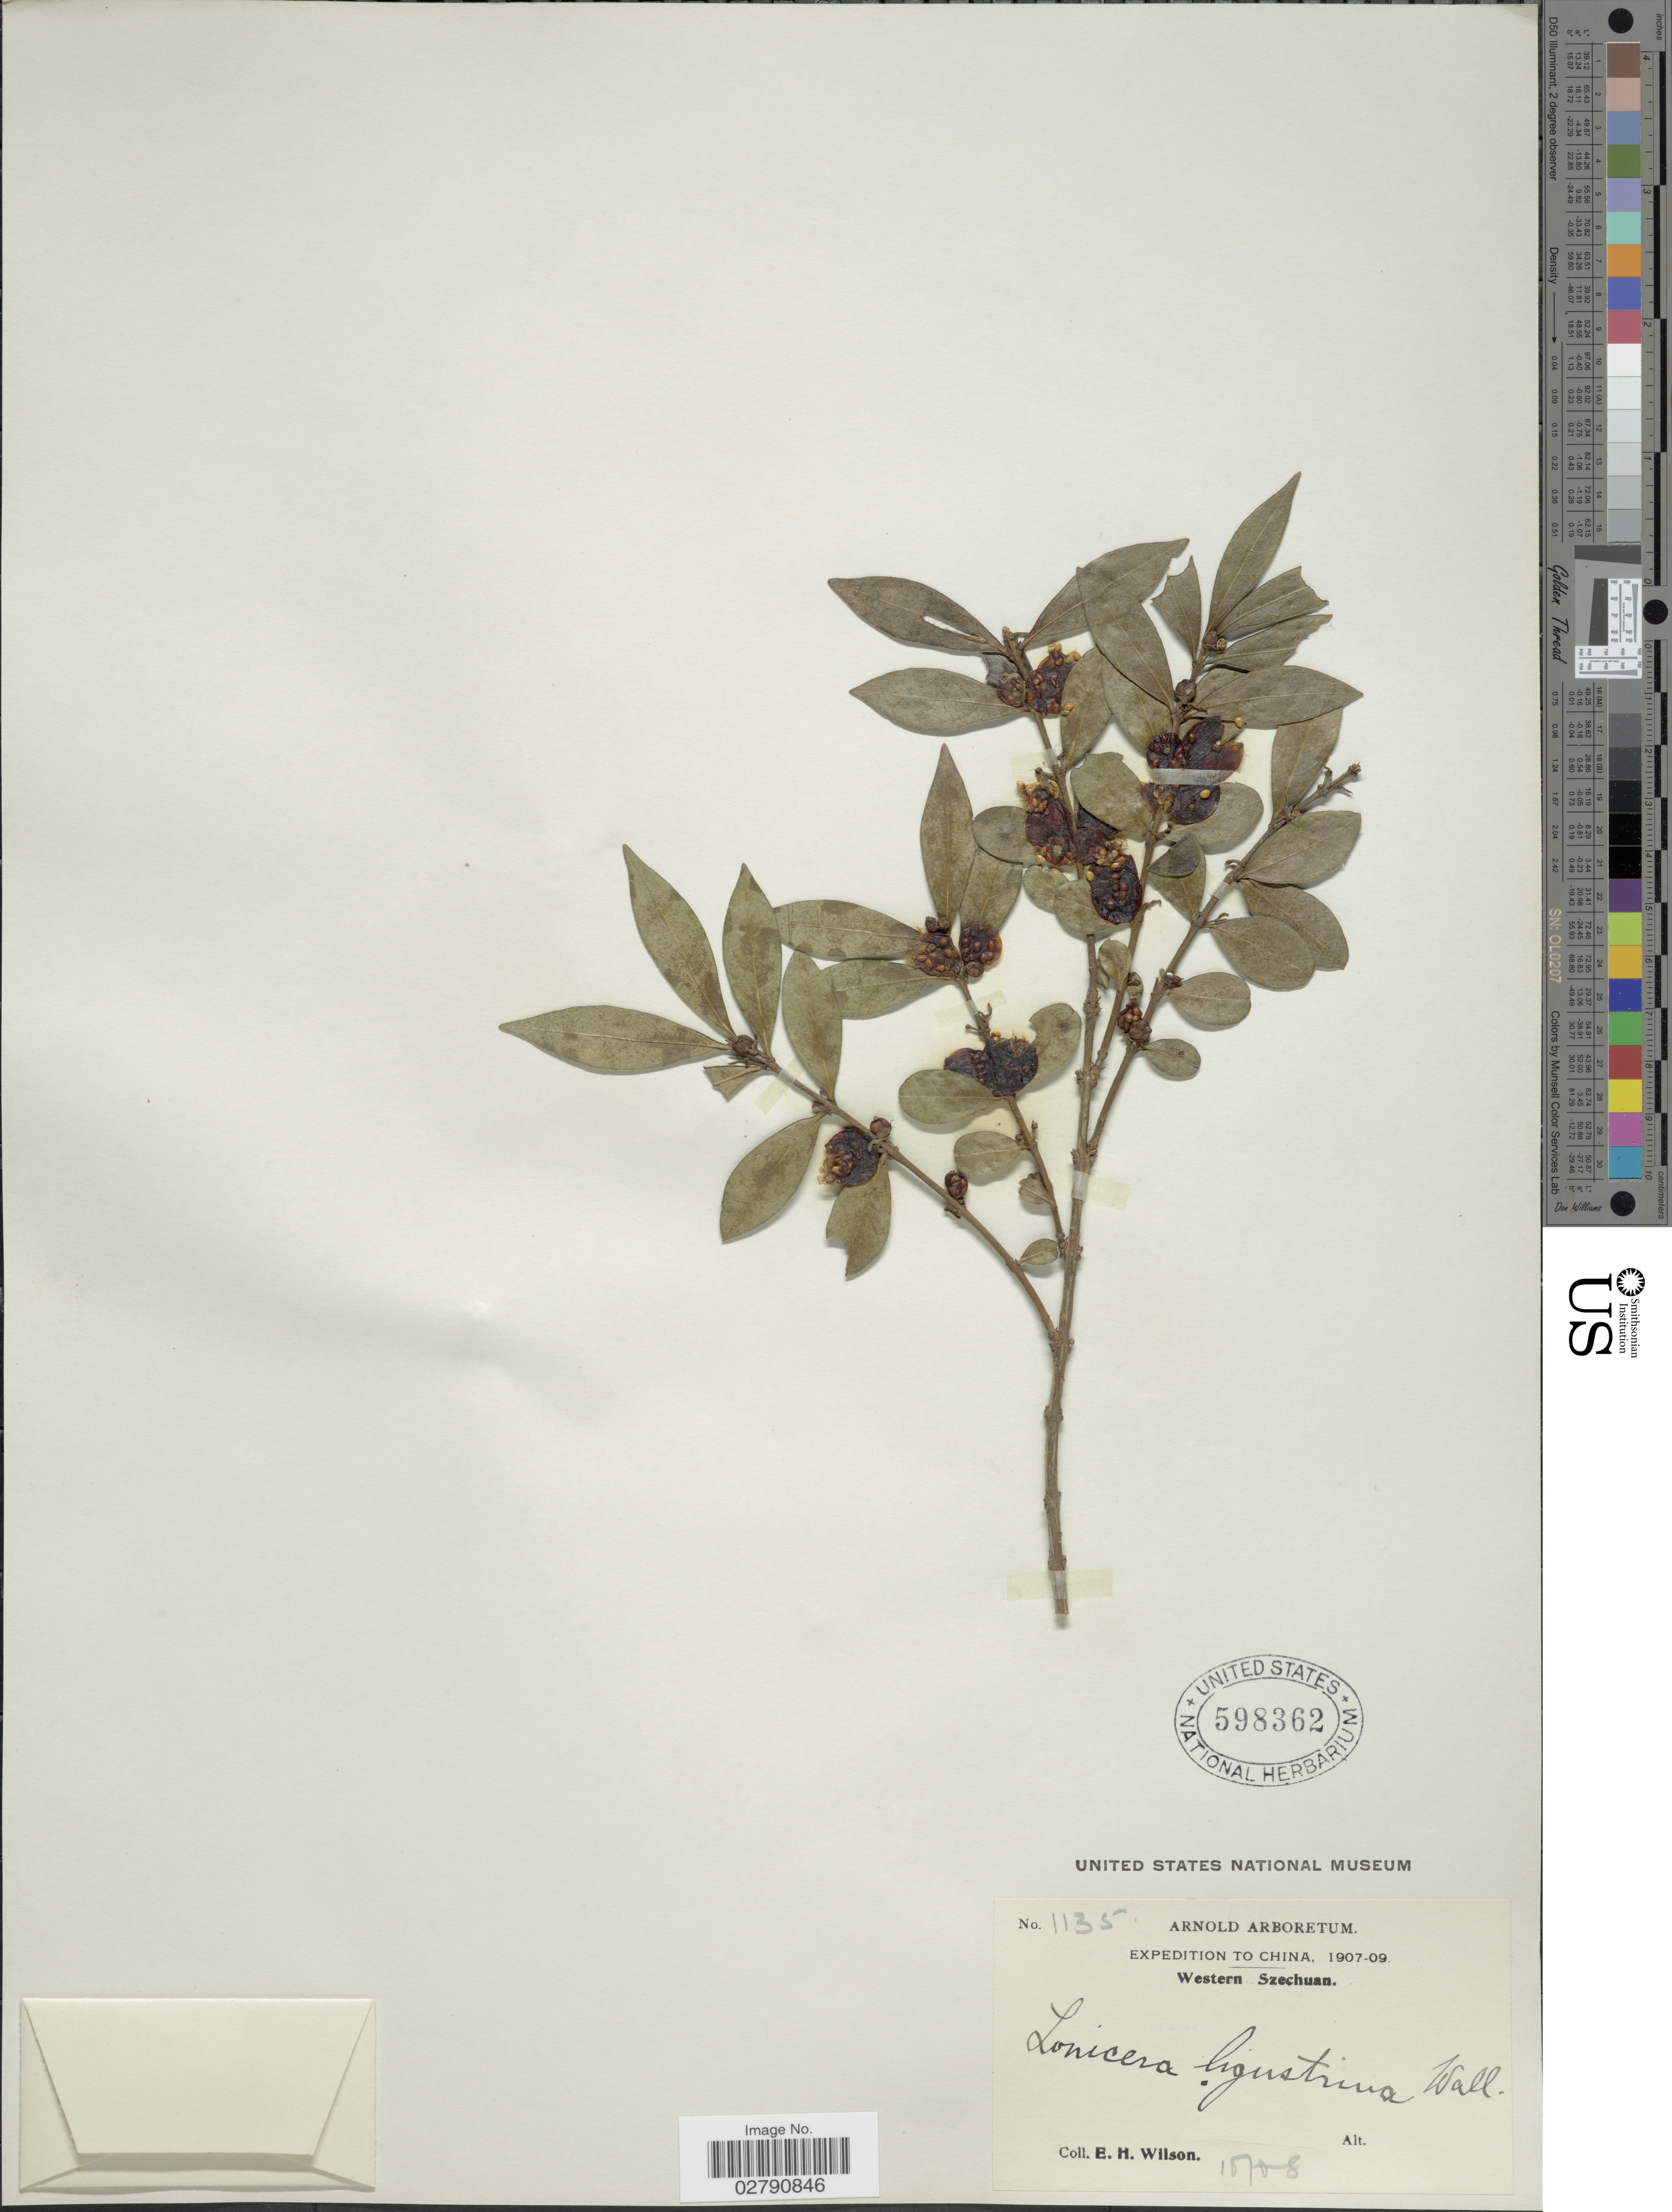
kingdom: Plantae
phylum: Tracheophyta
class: Magnoliopsida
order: Dipsacales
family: Caprifoliaceae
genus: Lonicera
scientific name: Lonicera ligustrina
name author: Wall.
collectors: E. Wilson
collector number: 1135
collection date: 1908-10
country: China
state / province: Sichuan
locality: Western Szechuan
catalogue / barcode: US 598362